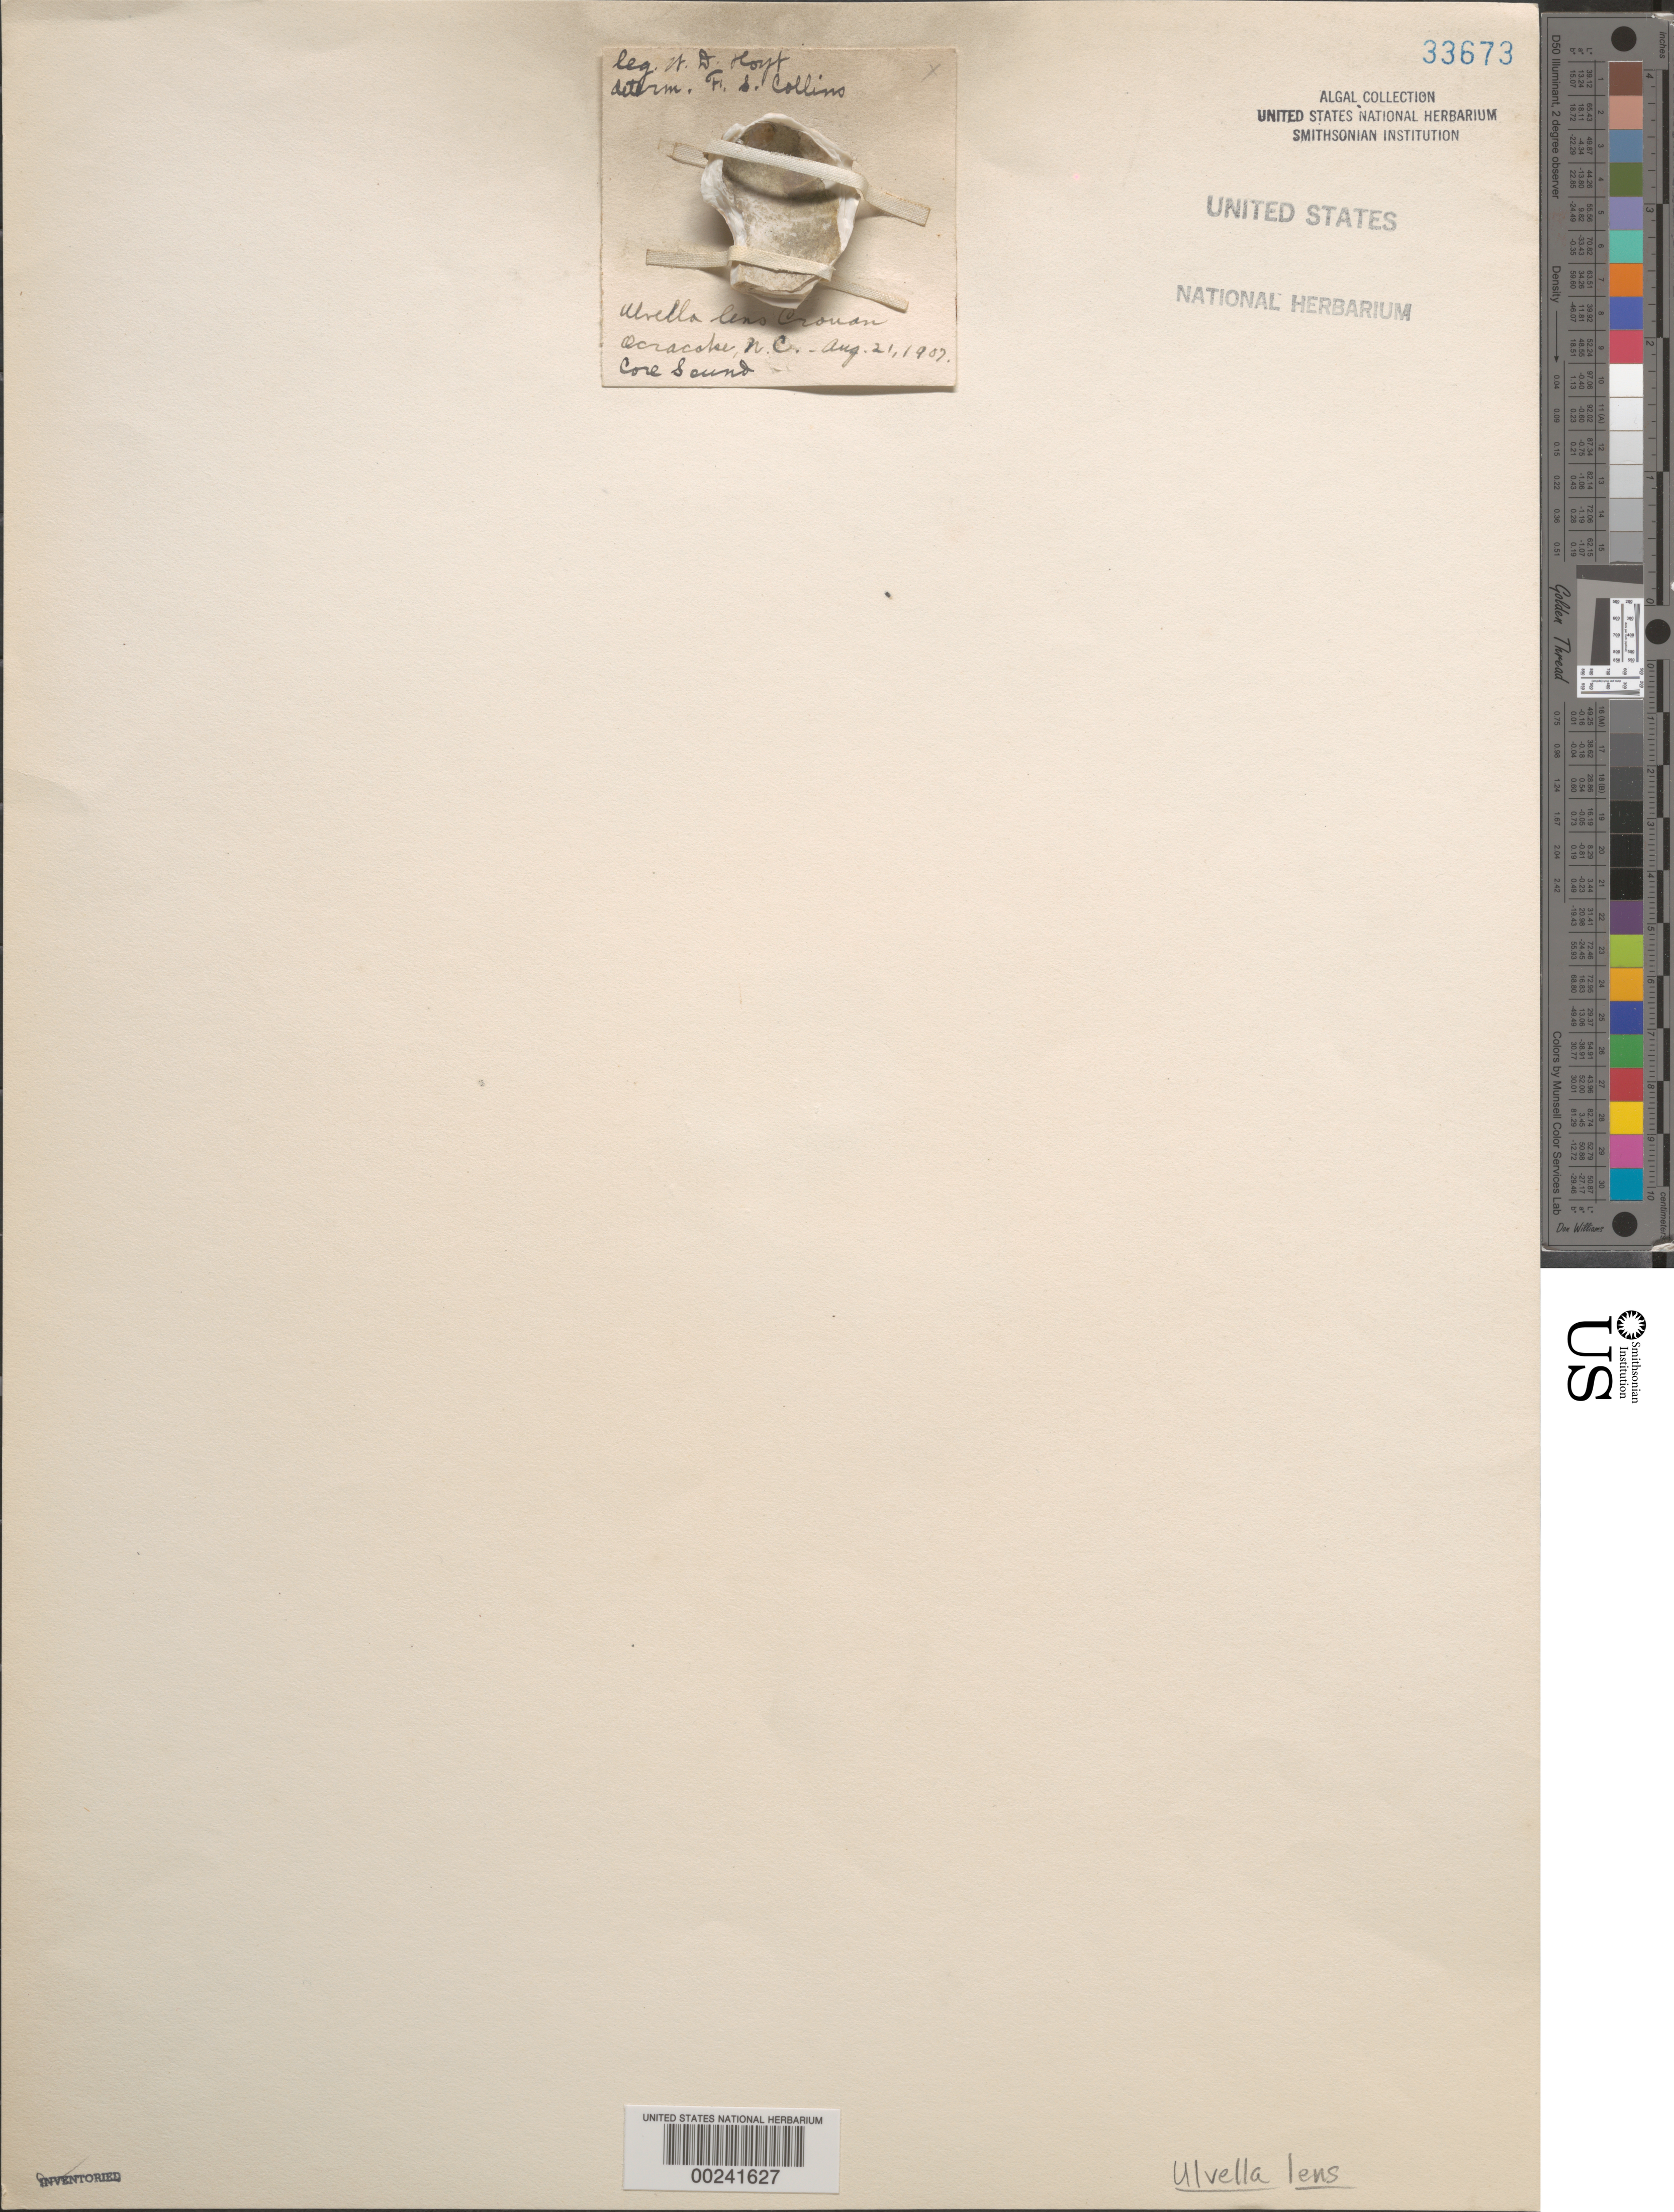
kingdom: Plantae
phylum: Chlorophyta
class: Ulvophyceae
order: Ulvales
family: Ulvellaceae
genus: Ulvella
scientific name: Ulvella lens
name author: P. Crouan & H. Crouan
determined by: Collins, Frank S.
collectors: W. D. Hoyt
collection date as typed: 21 Aug 1907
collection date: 1907-08-21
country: United States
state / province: North Carolina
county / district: Hyde County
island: Ocracoke Island (Okracoke I.)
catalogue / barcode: US 33673